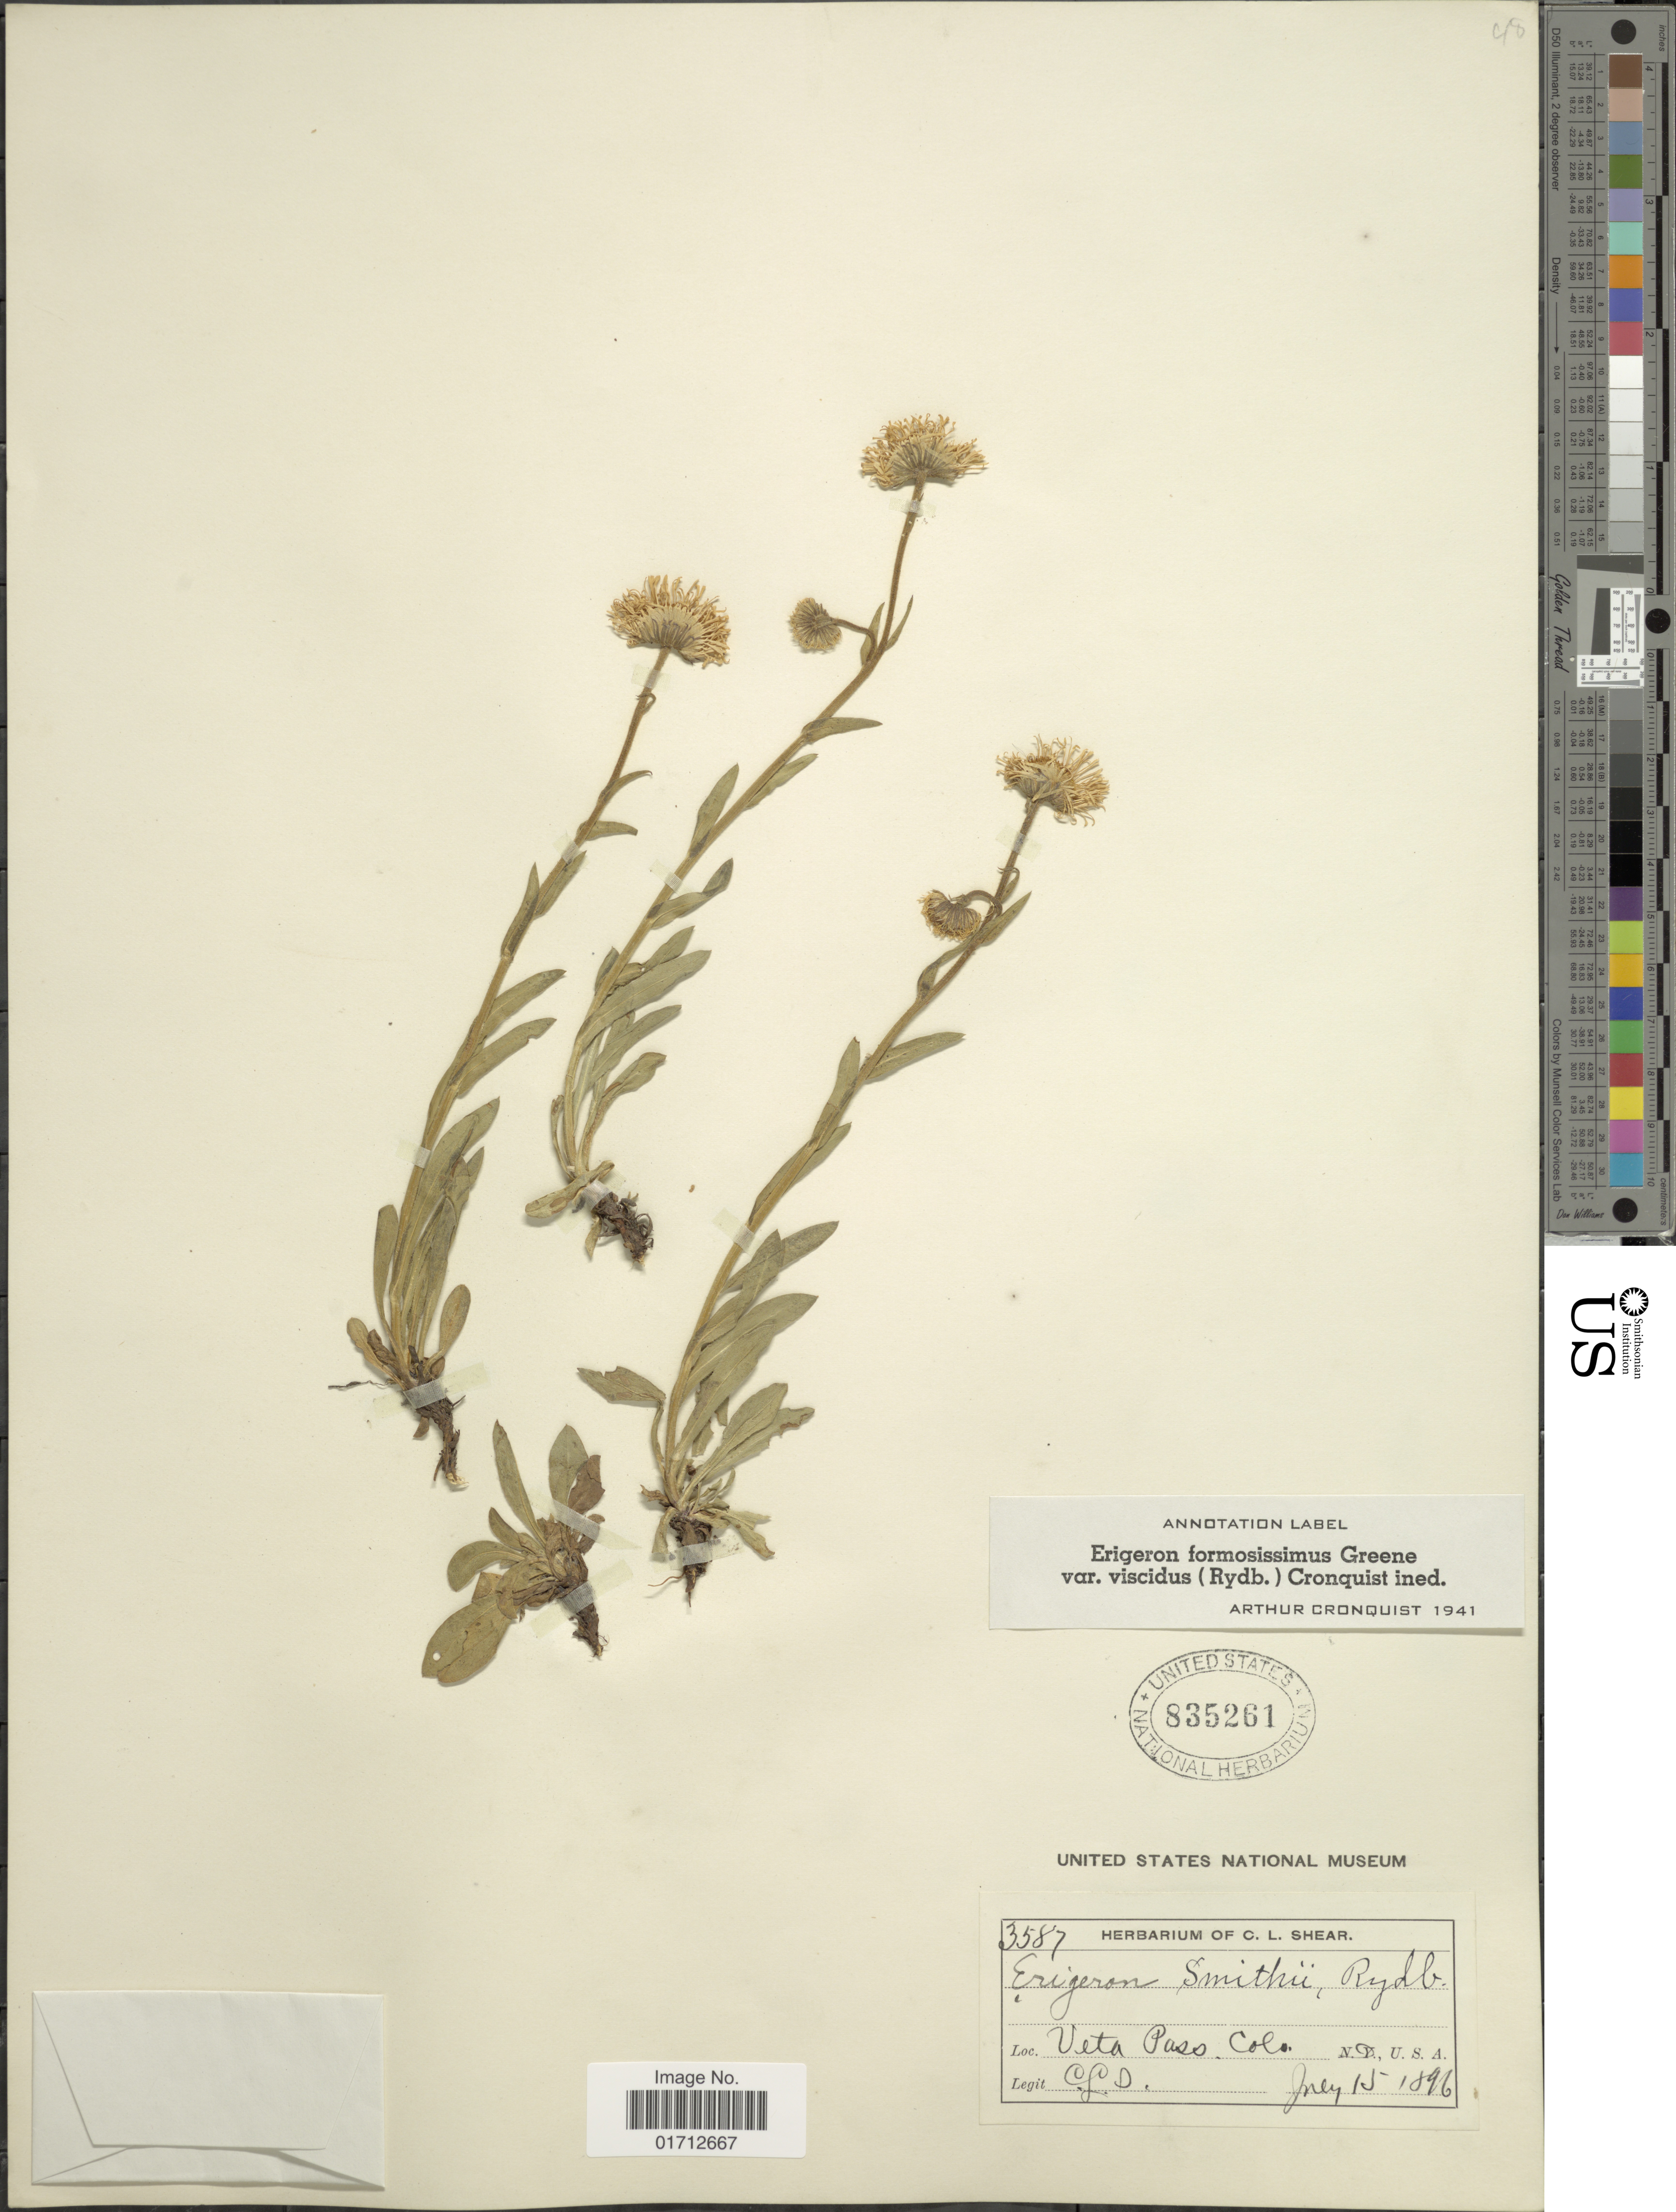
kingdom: Plantae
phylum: Tracheophyta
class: Magnoliopsida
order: Asterales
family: Asteraceae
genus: Erigeron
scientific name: Erigeron formosissimus var. viscidus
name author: (Rydb.) Cronq.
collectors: C. L. Shear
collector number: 3587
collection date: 1896-07-15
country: United States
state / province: Colorado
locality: Veta Pass.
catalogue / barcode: US 835261